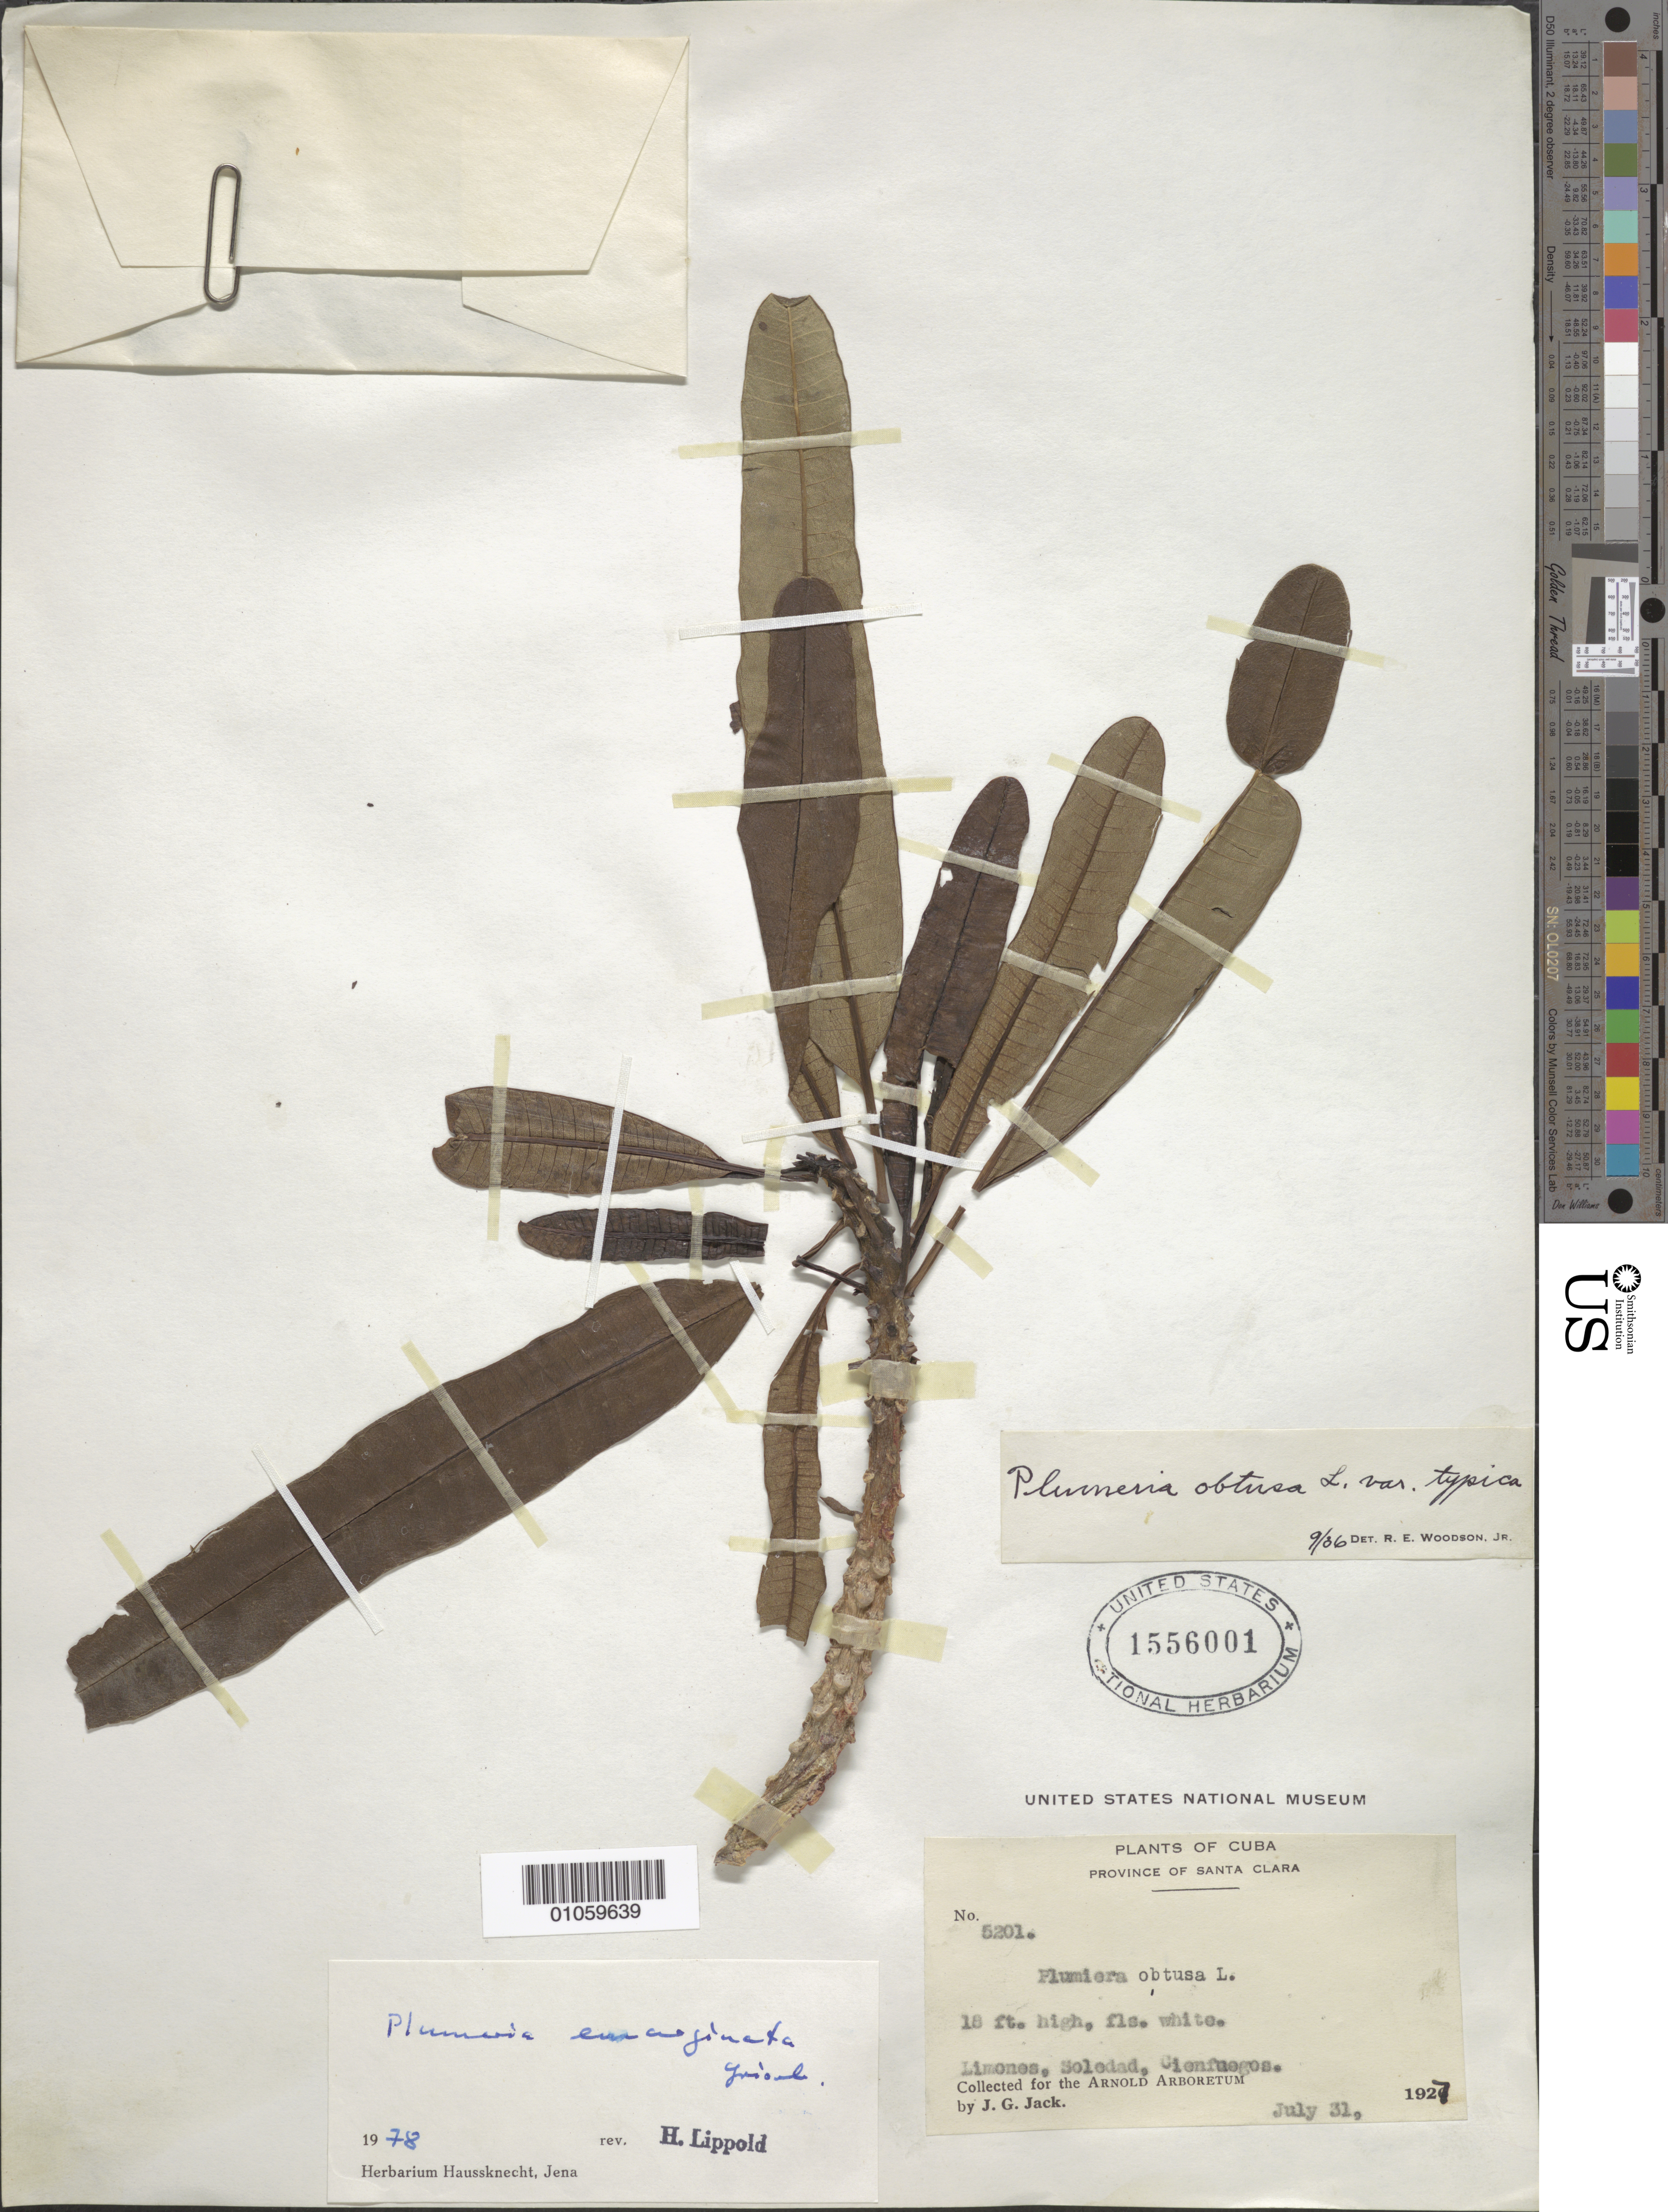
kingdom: Plantae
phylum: Tracheophyta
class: Magnoliopsida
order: Gentianales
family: Apocynaceae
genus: Plumeria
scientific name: Plumeria emarginata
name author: Griseb.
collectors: J. G. Jack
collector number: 5201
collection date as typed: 31 Jul 1927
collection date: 1927-07-31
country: Cuba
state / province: Cienfuegos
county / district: Santa Clara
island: Cuba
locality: Limones, Soledad, Cienfuegos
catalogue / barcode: US 1556001